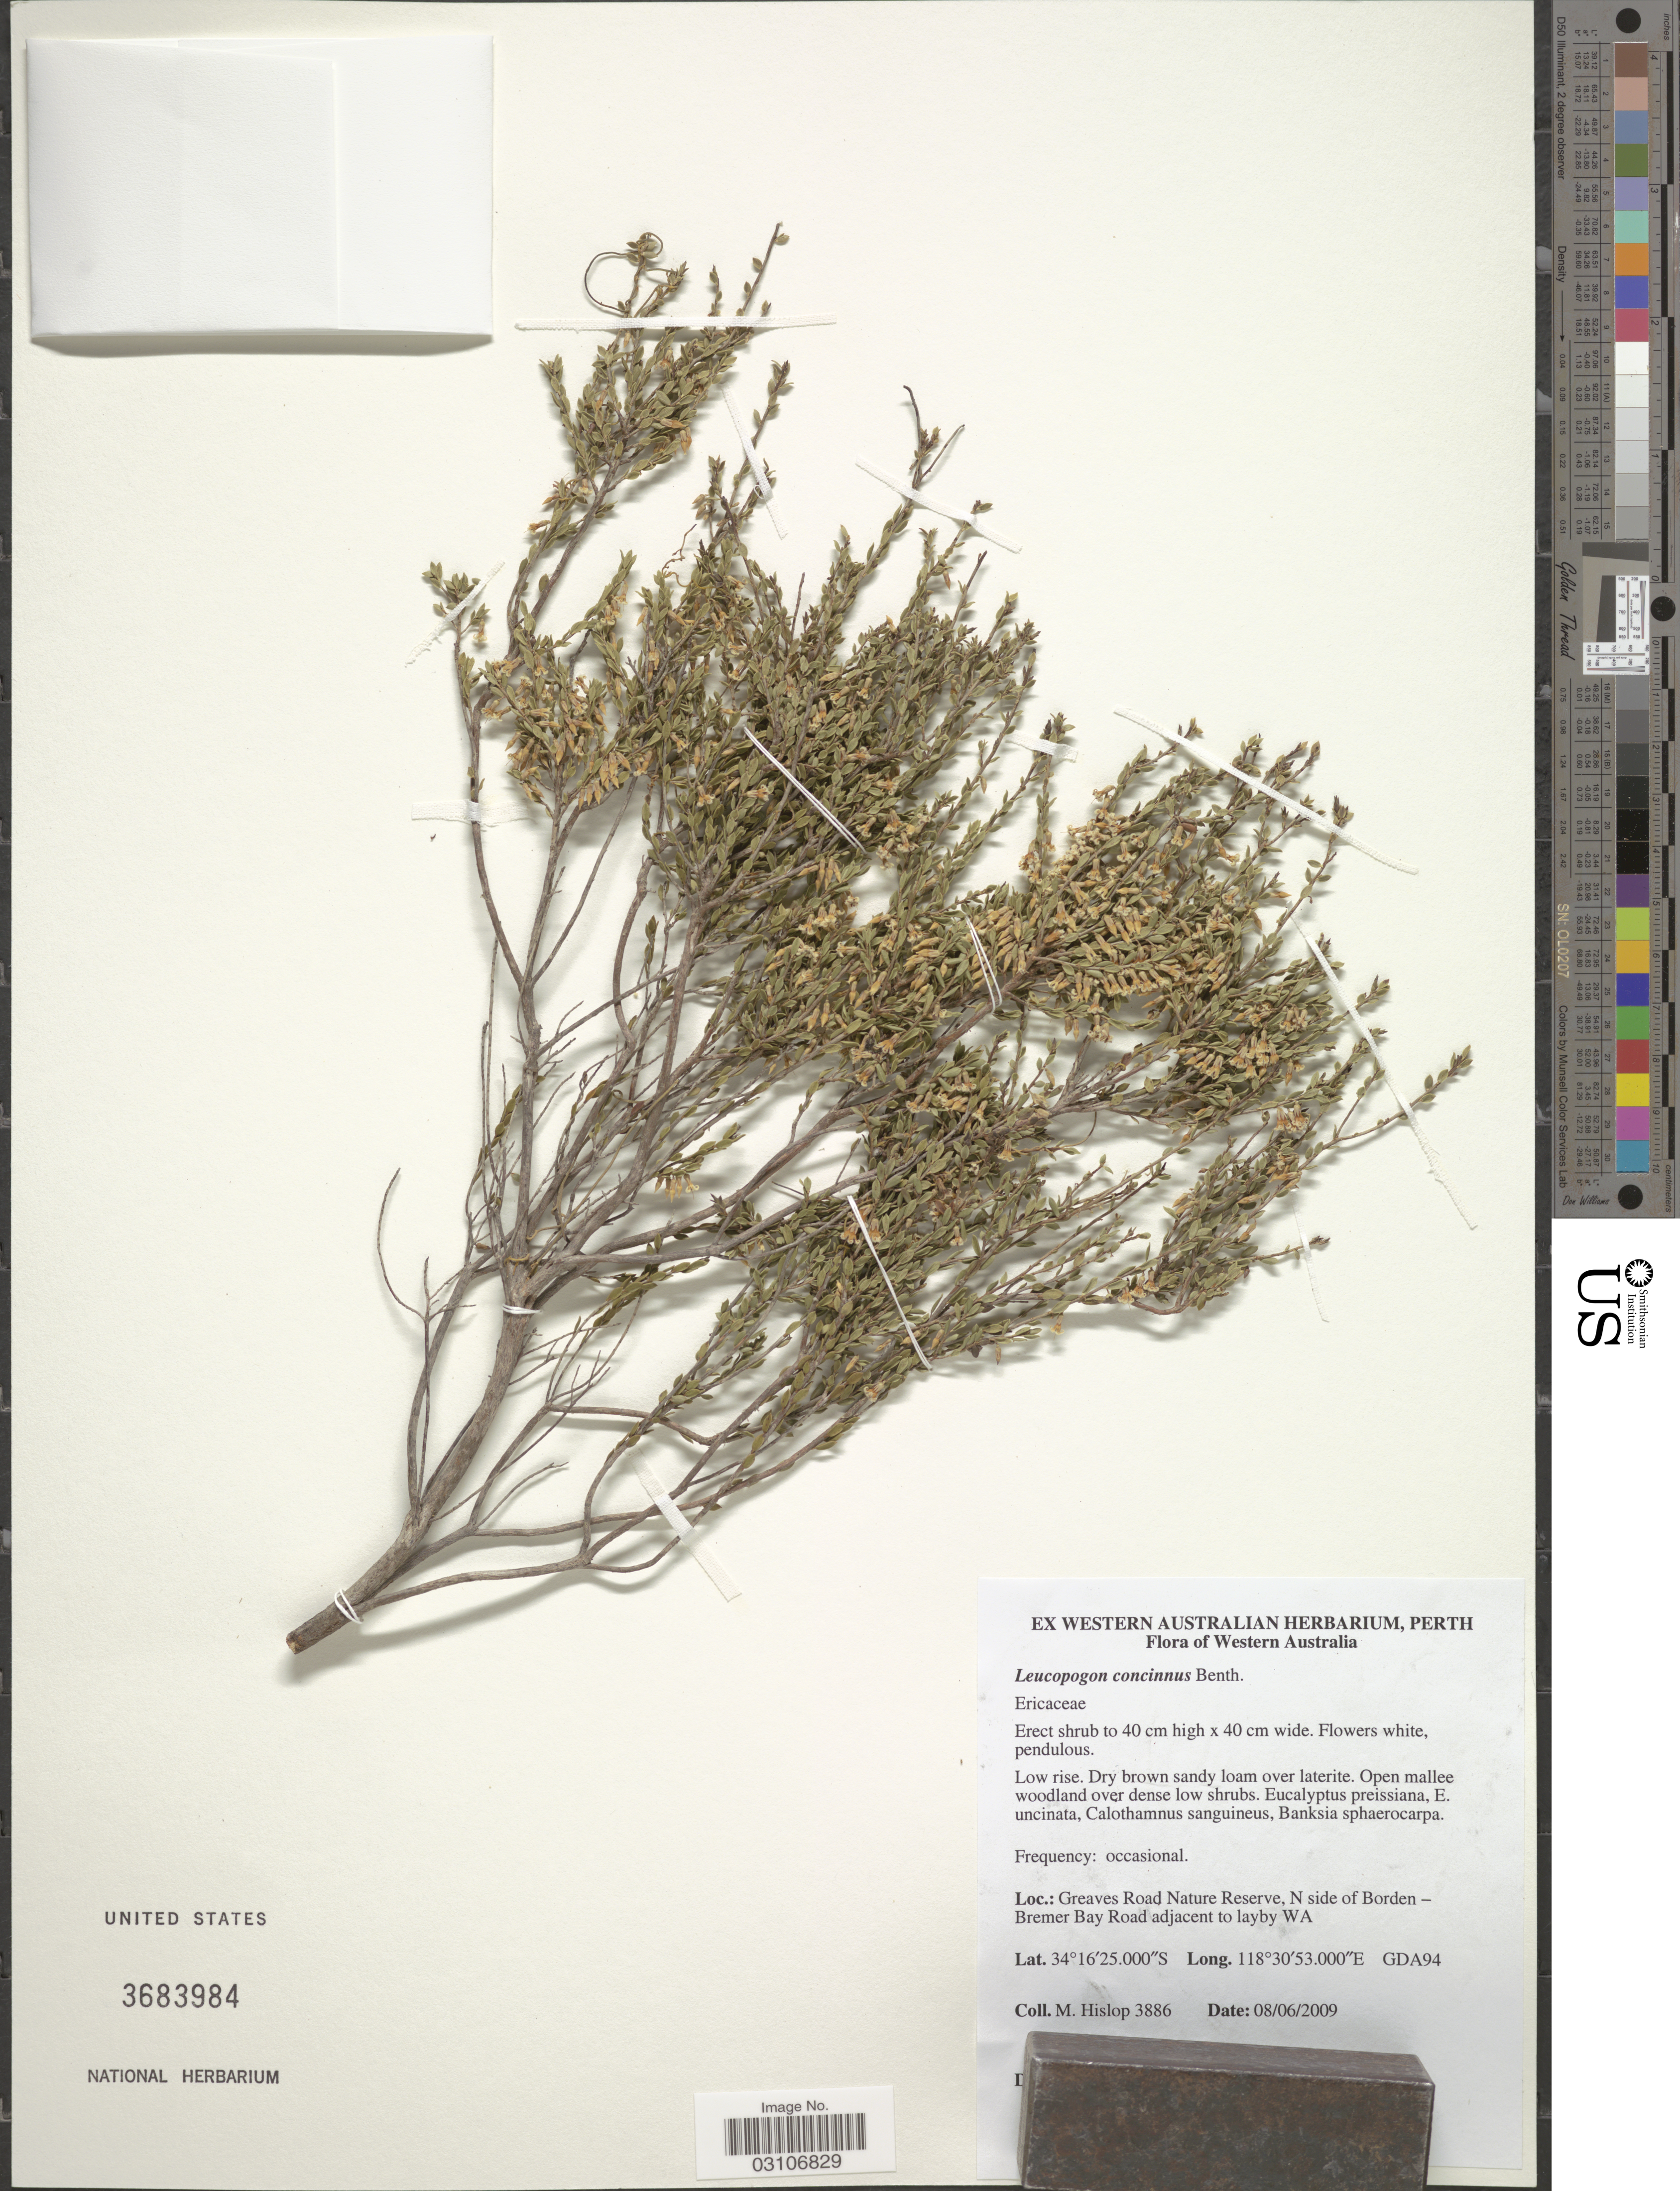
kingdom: Plantae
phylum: Tracheophyta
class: Magnoliopsida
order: Ericales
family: Ericaceae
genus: Leucopogon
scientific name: Leucopogon concinnus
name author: Benth.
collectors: M. Hislop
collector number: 3886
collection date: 2009-06-08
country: Australia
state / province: Western Australia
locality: Greaves Road Nature Reserve, N side of Borden-Bremer Bay Road adjacent to Layby. GDA94.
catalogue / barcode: US 3683984